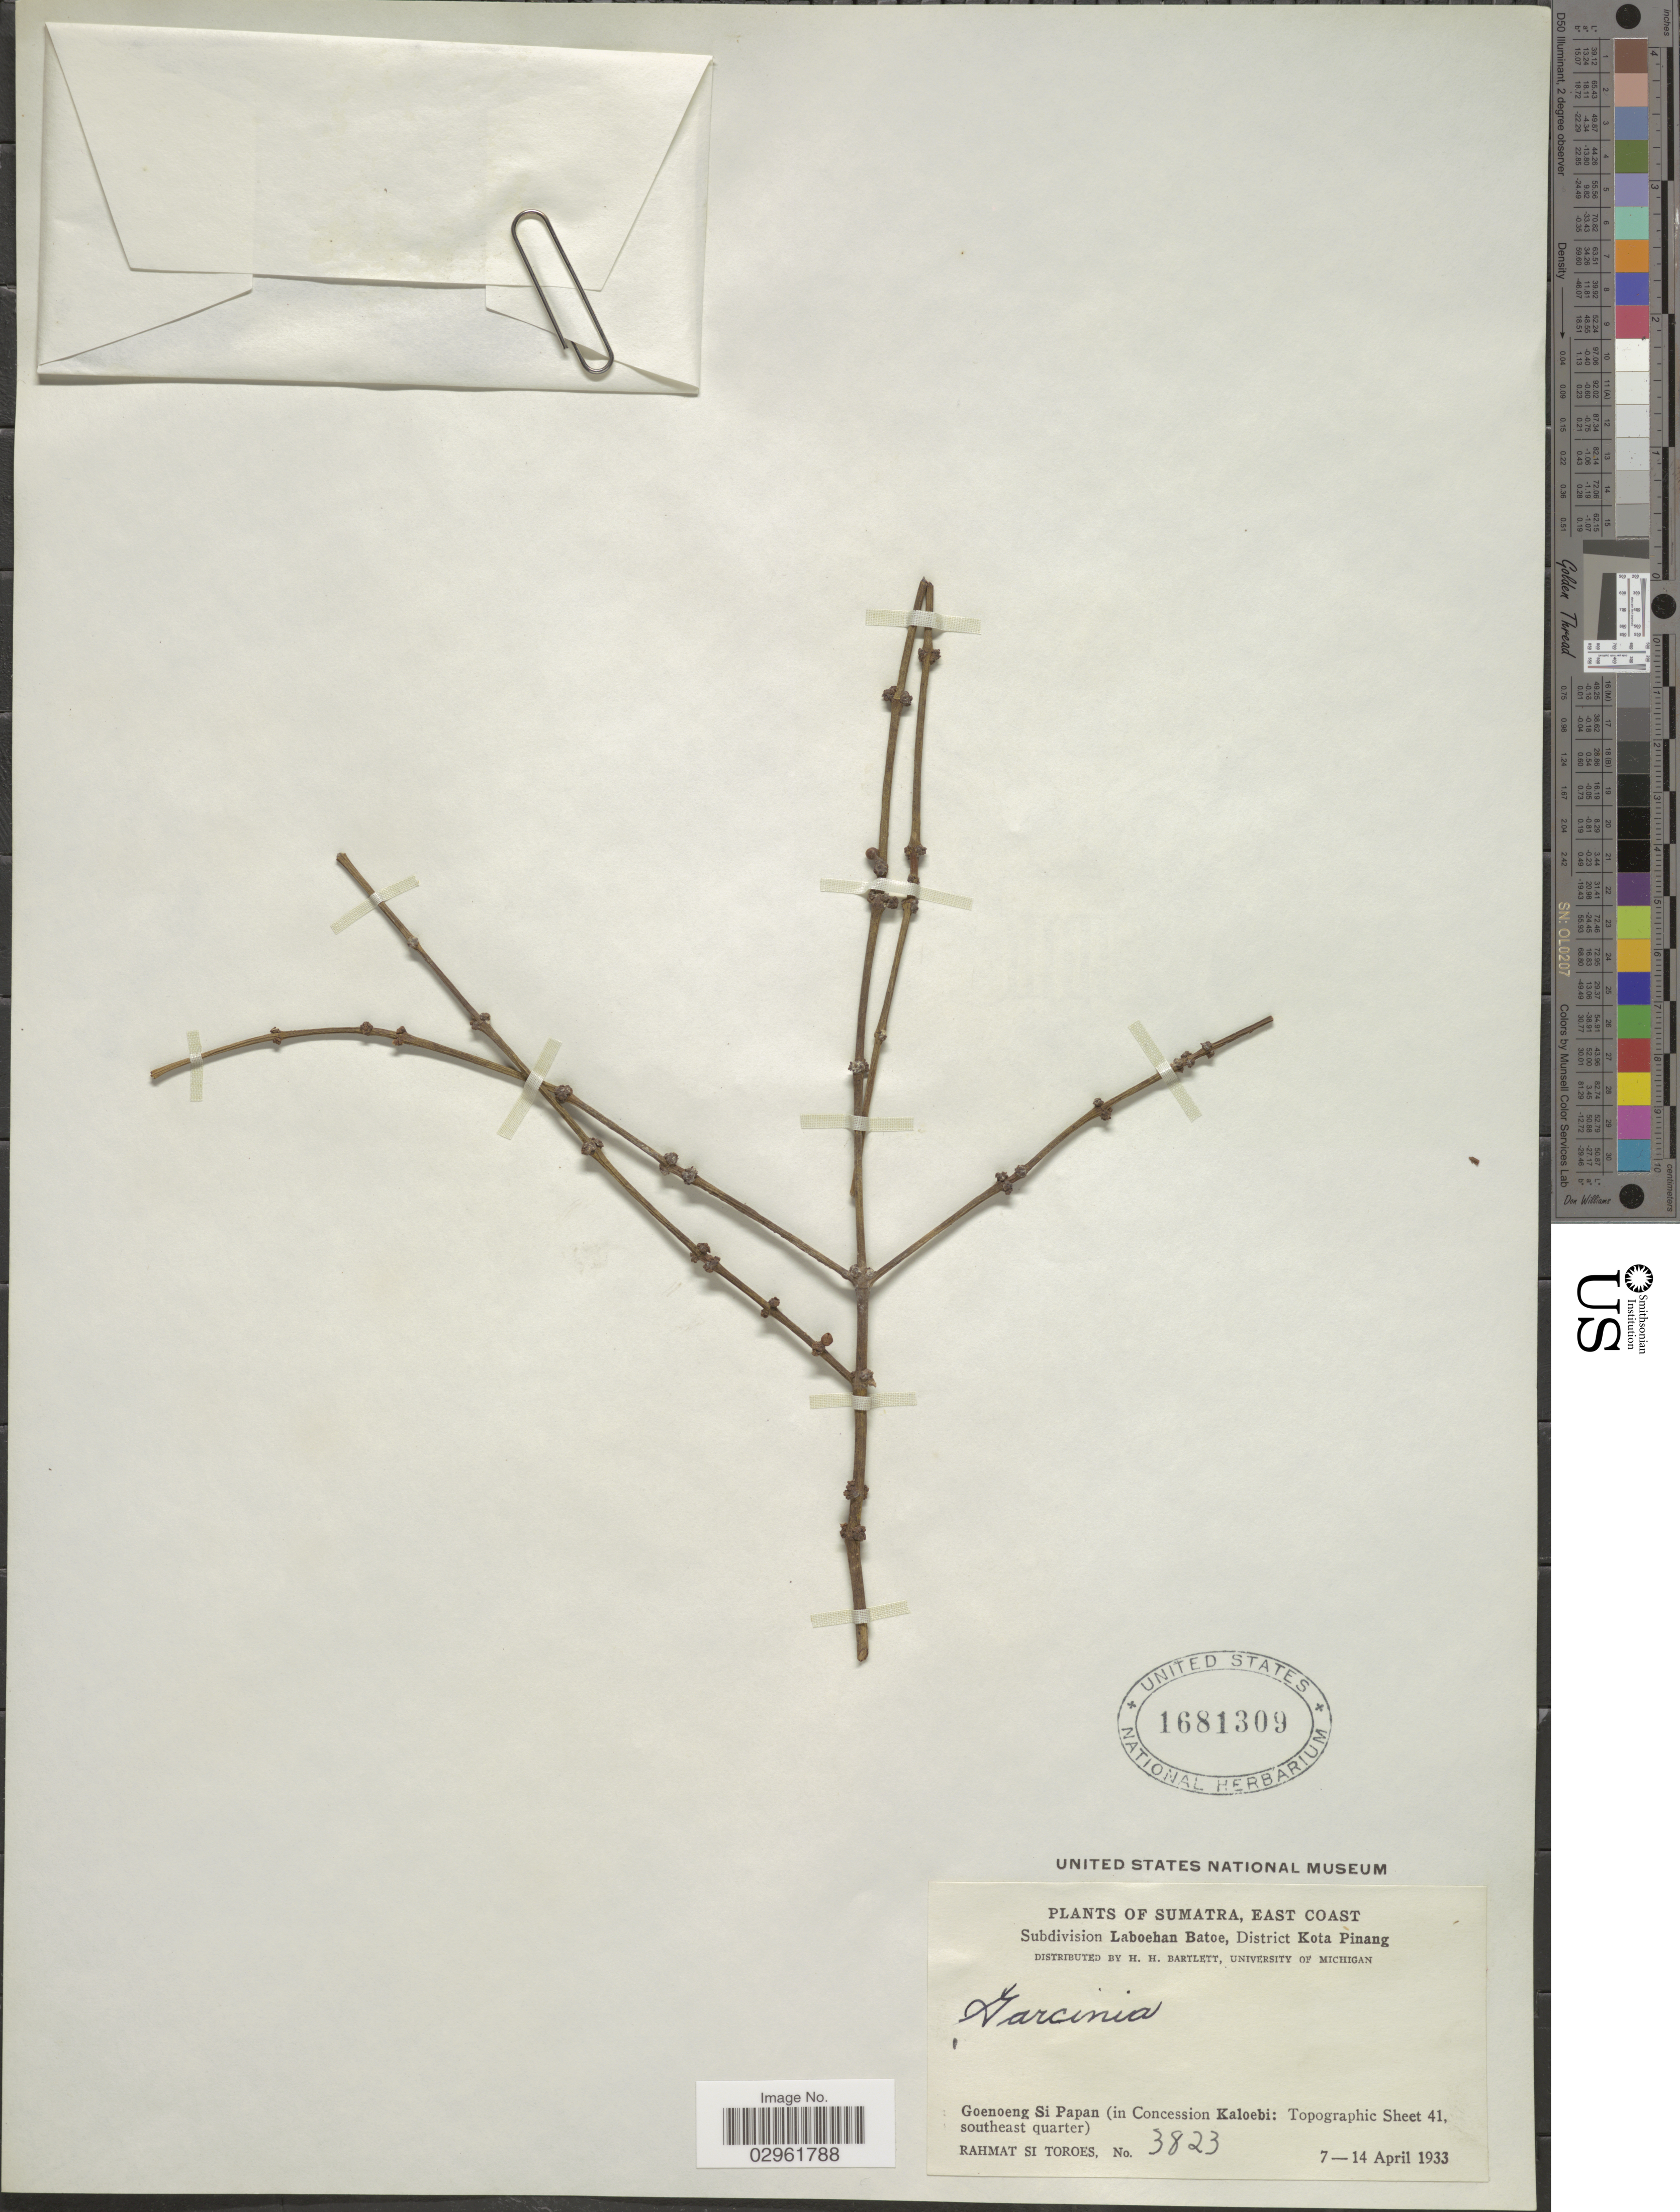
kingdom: Plantae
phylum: Tracheophyta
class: Magnoliopsida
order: Malpighiales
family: Clusiaceae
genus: Garcinia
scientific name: Garcinia sp.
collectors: Rahmat Si Boeea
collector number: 3823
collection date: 1933-04-07/1933-04-14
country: Indonesia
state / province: Sumatra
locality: East Coast, Subdivision Laboehan Batoe, District Kota Pinang, Goenoeng Si Papan (in Concession Kaloebi: Topographic Sheet 41, southeast quarter).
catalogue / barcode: US 1681309